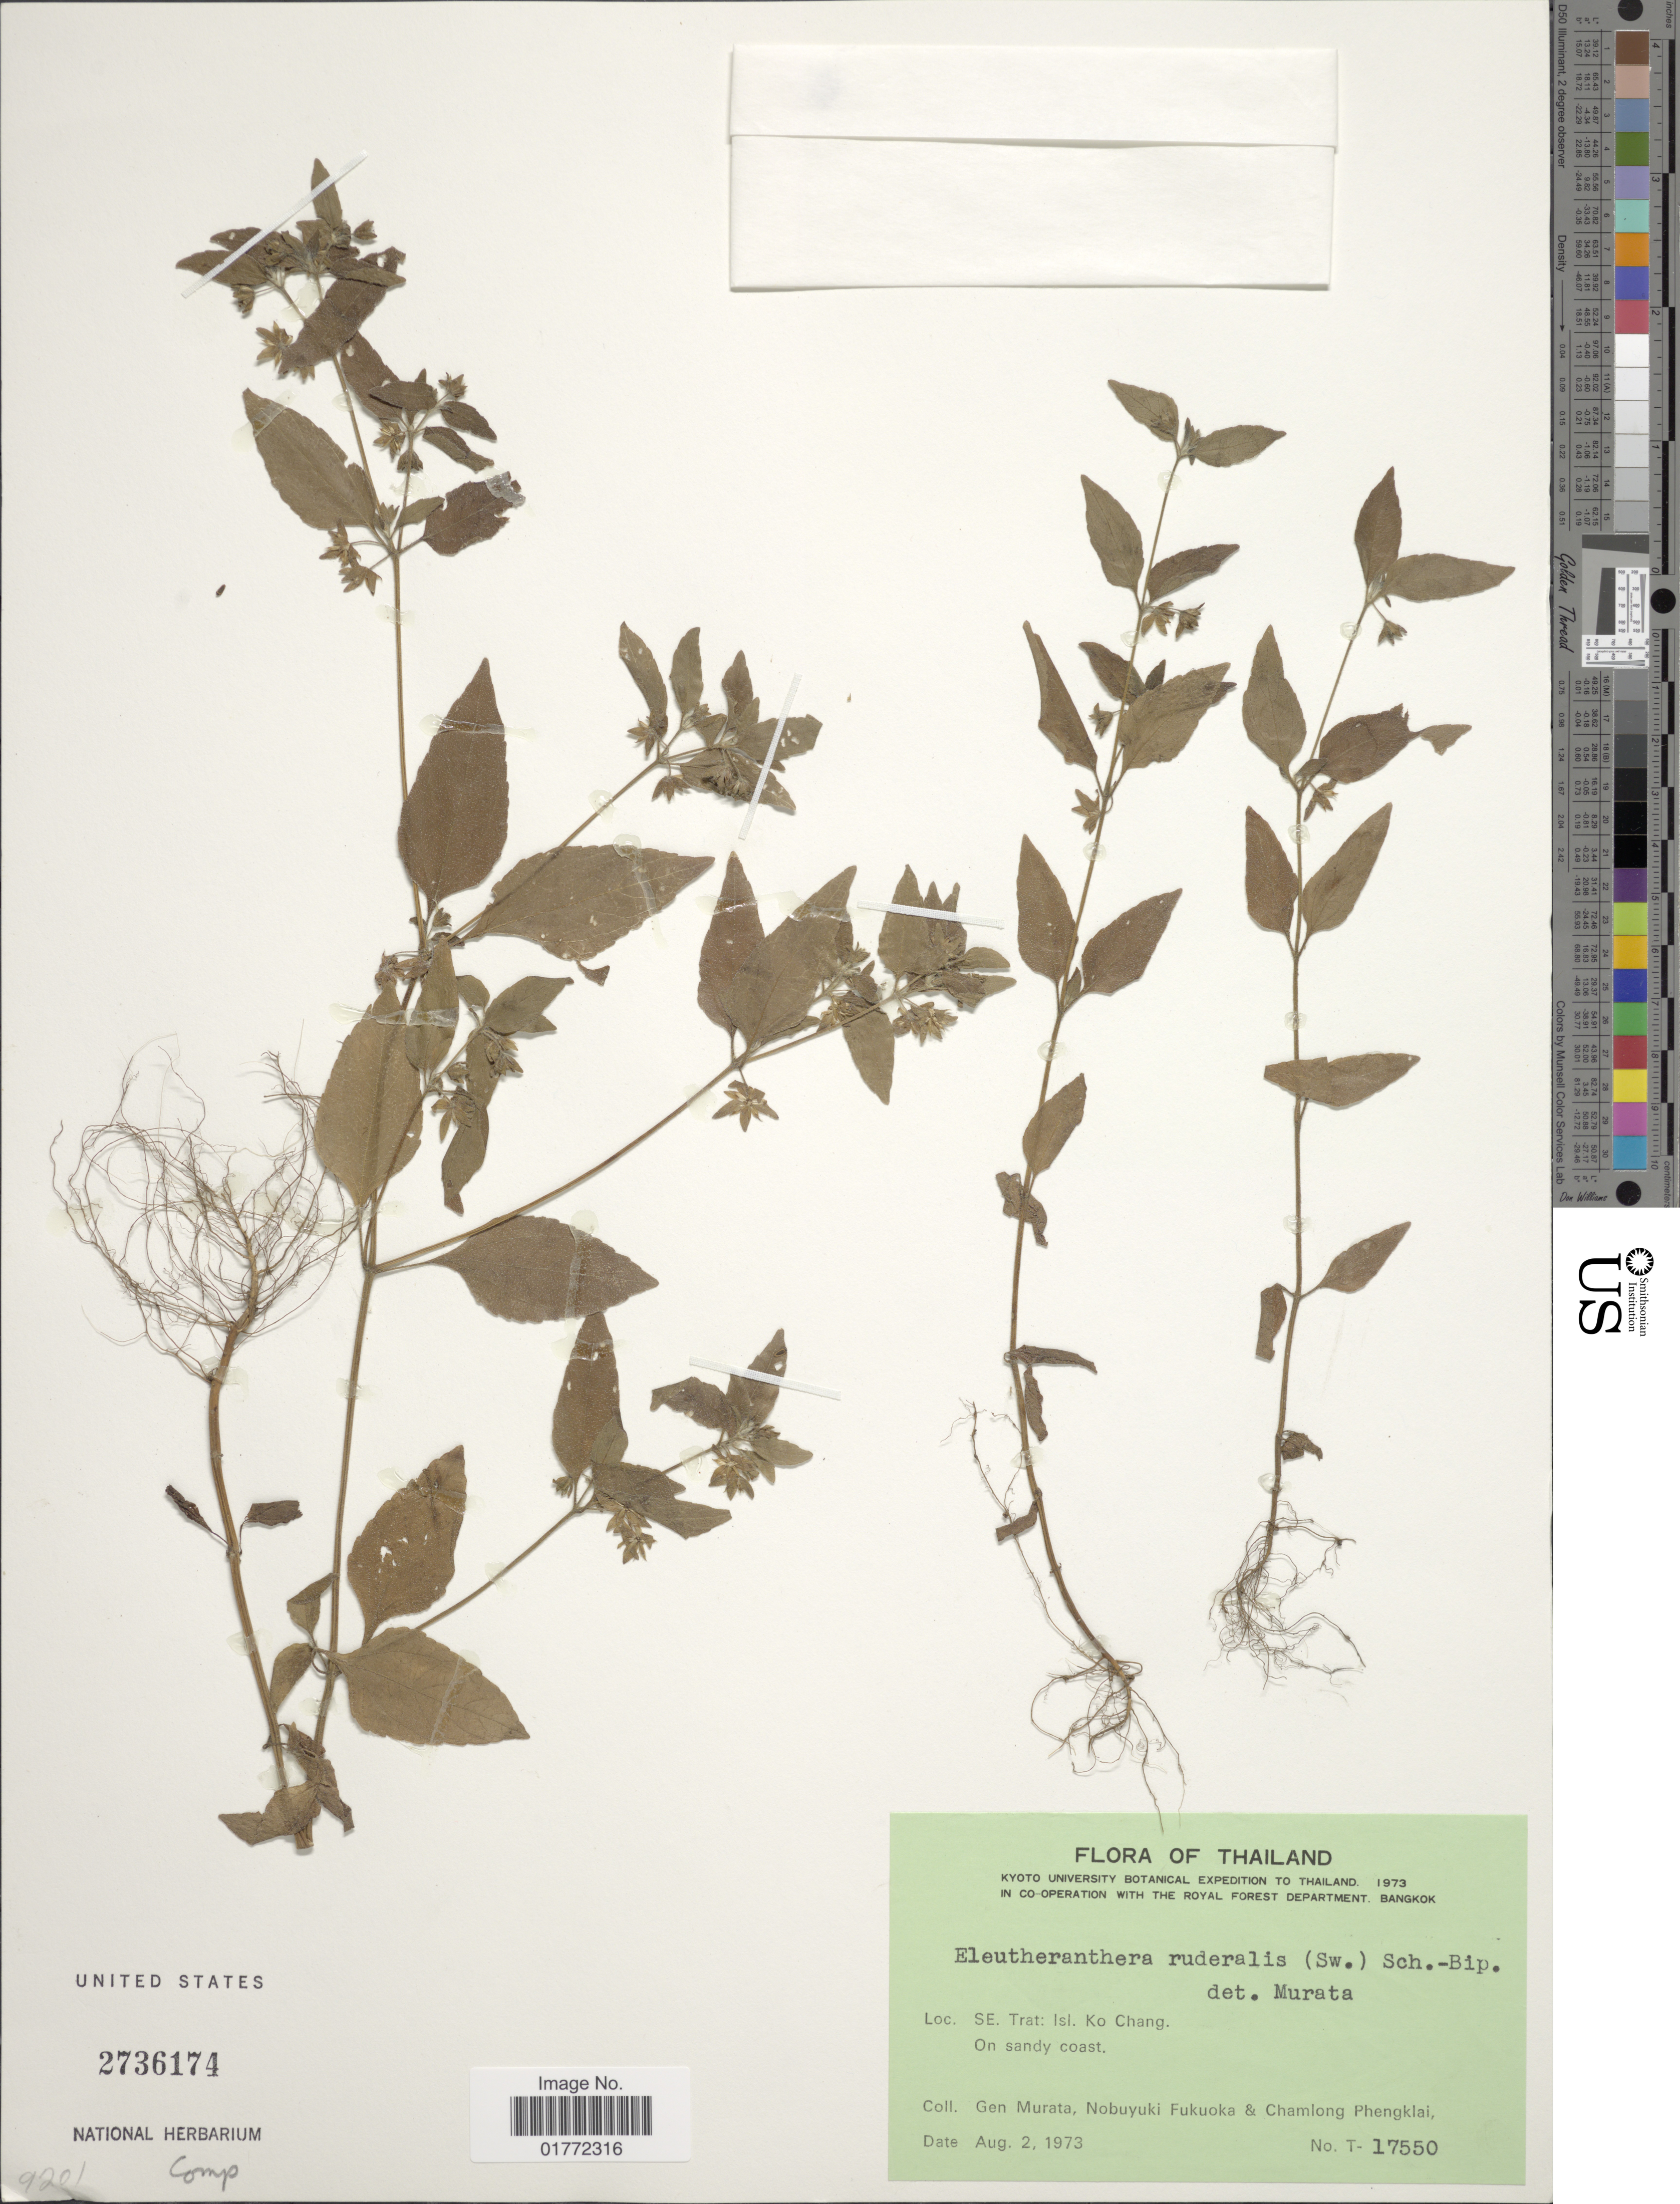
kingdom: Plantae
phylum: Tracheophyta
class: Magnoliopsida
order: Asterales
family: Asteraceae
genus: Eleutheranthera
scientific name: Eleutheranthera ruderalis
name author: (Sw.) Sch. Bip.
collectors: G. Murata, N. Fukuoka & C. Phengklai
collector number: T17550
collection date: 1973-08-02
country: Thailand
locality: SE. Trat: Isl. Ko Chang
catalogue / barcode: US 2736174